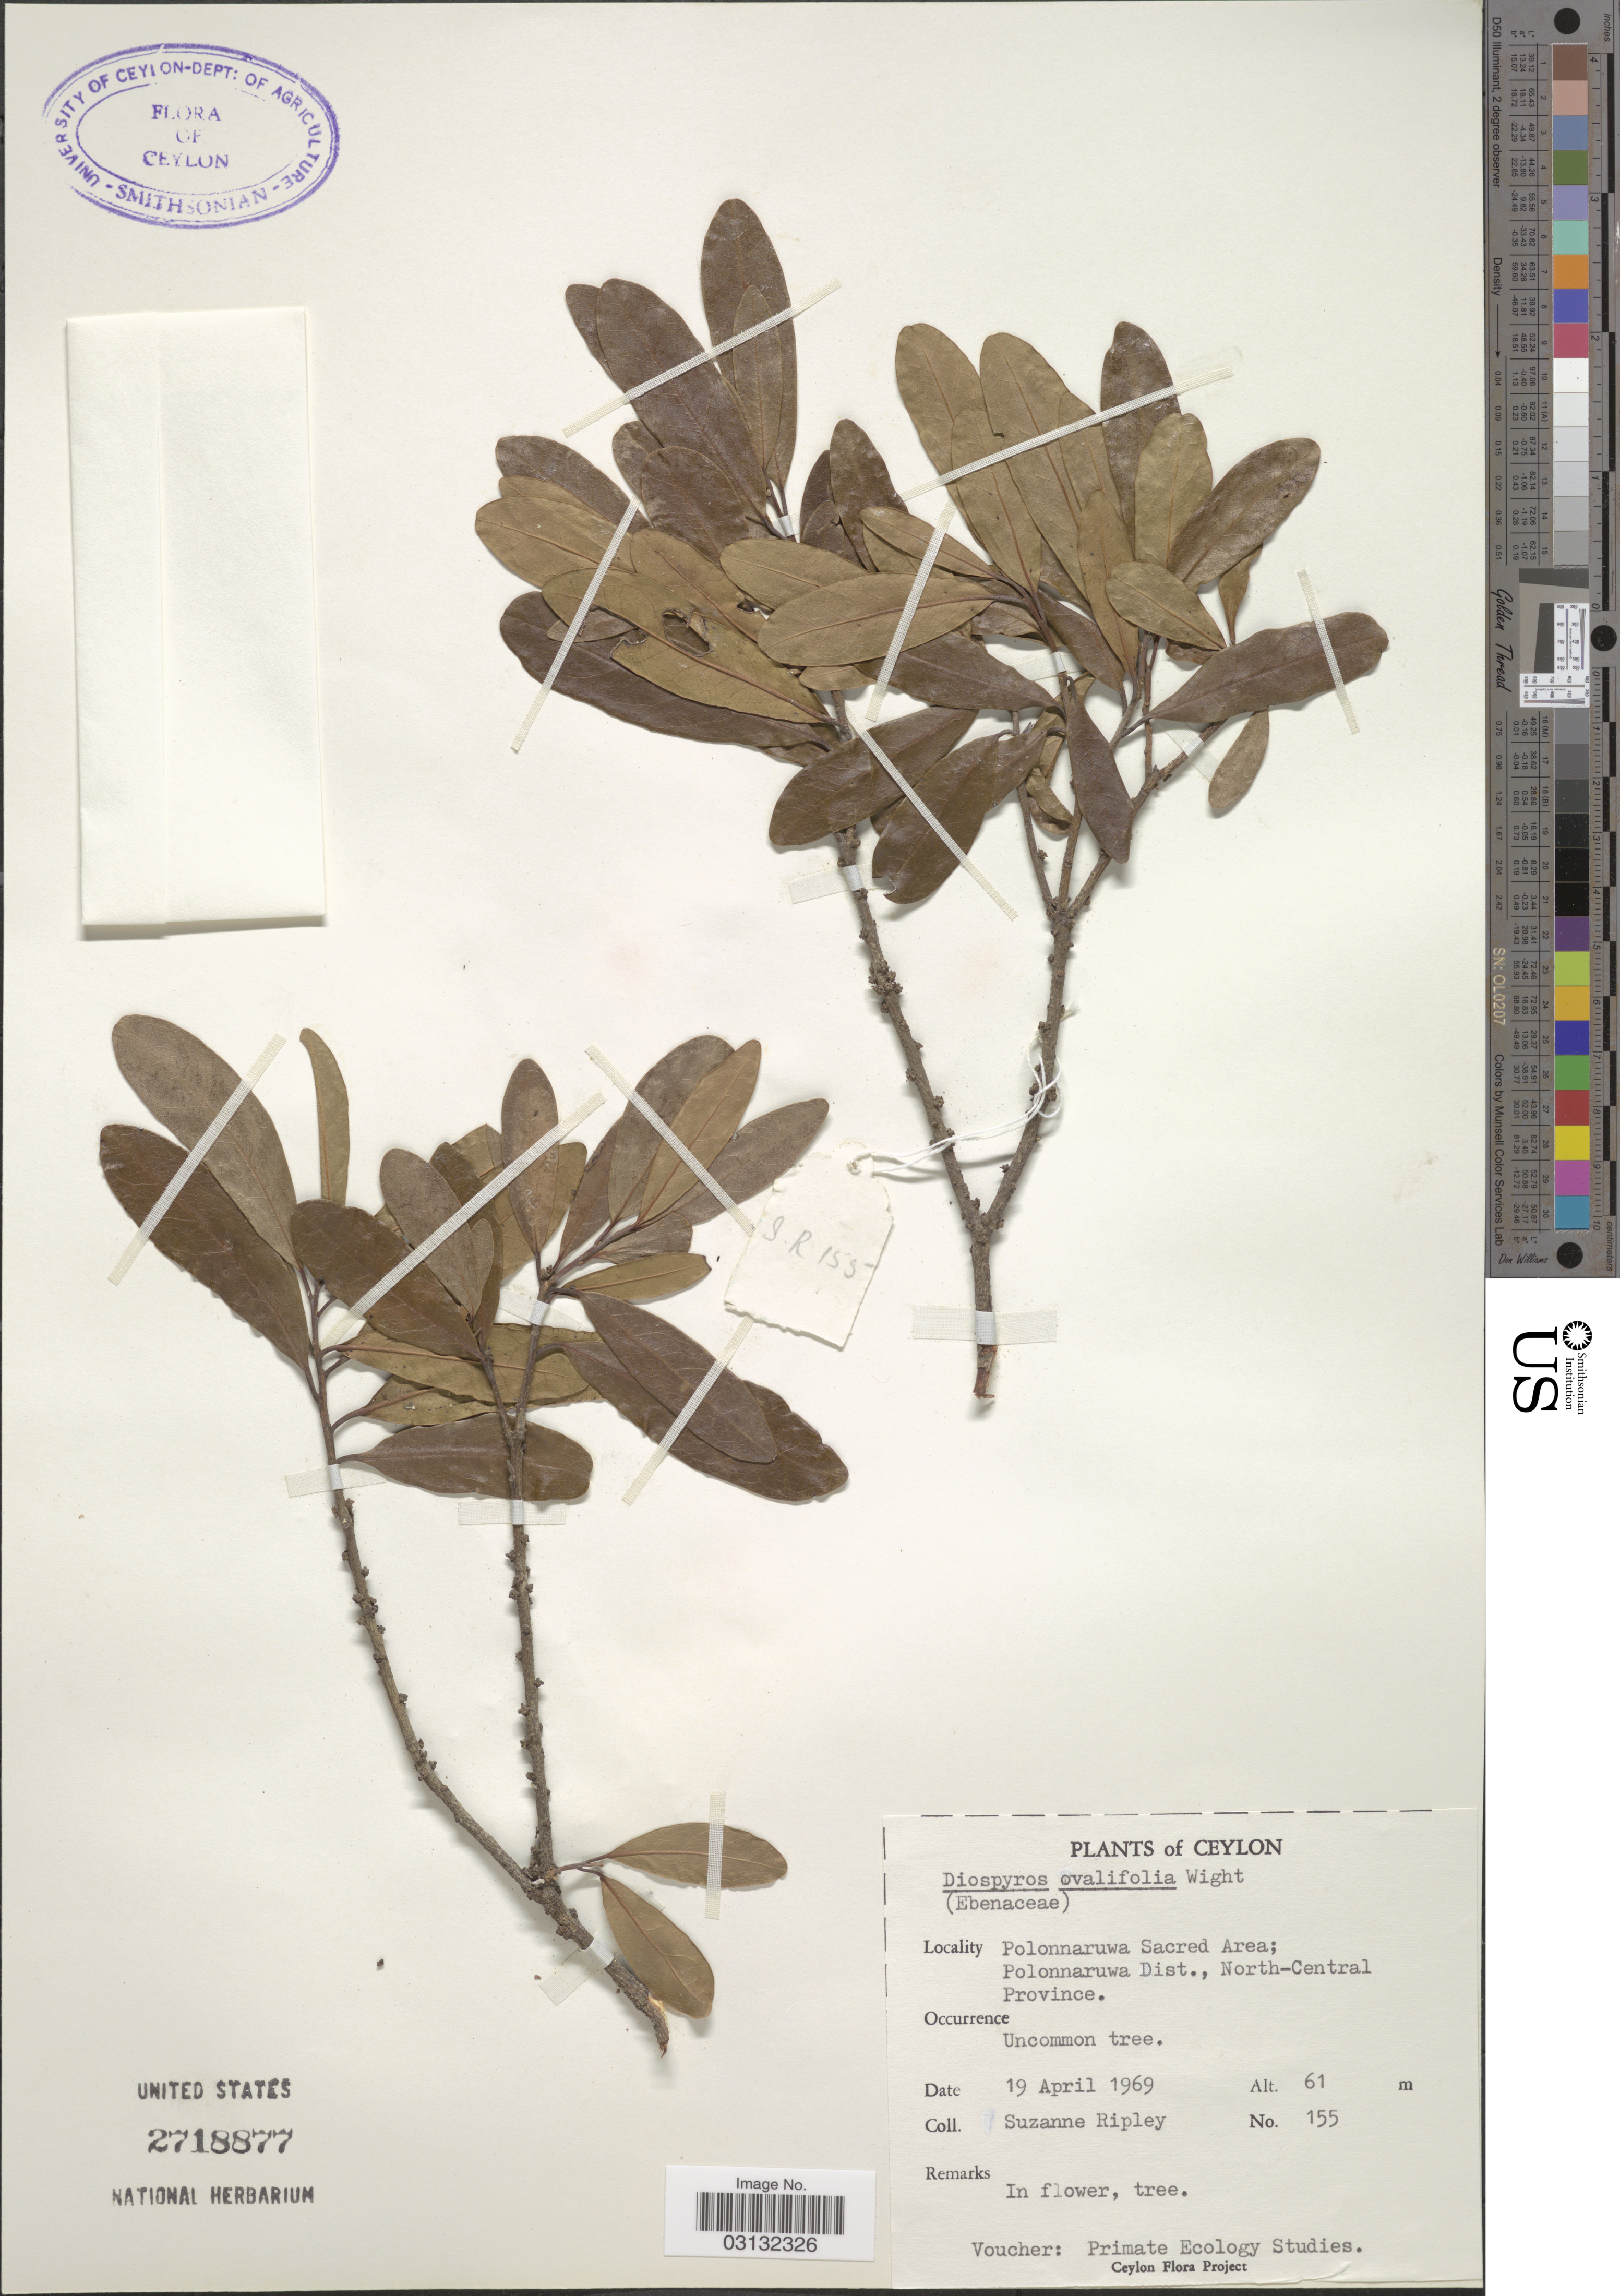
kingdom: Plantae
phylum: Tracheophyta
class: Magnoliopsida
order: Ericales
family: Ebenaceae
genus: Diospyros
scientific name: Diospyros ovalifolia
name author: Wight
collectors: S. Ripley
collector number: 155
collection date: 1969-04-19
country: Sri Lanka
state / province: North Central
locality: Ceylon. Polonnaruwa Sacred Area, Polonnaruwa Dist.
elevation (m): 61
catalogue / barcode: US 2718877